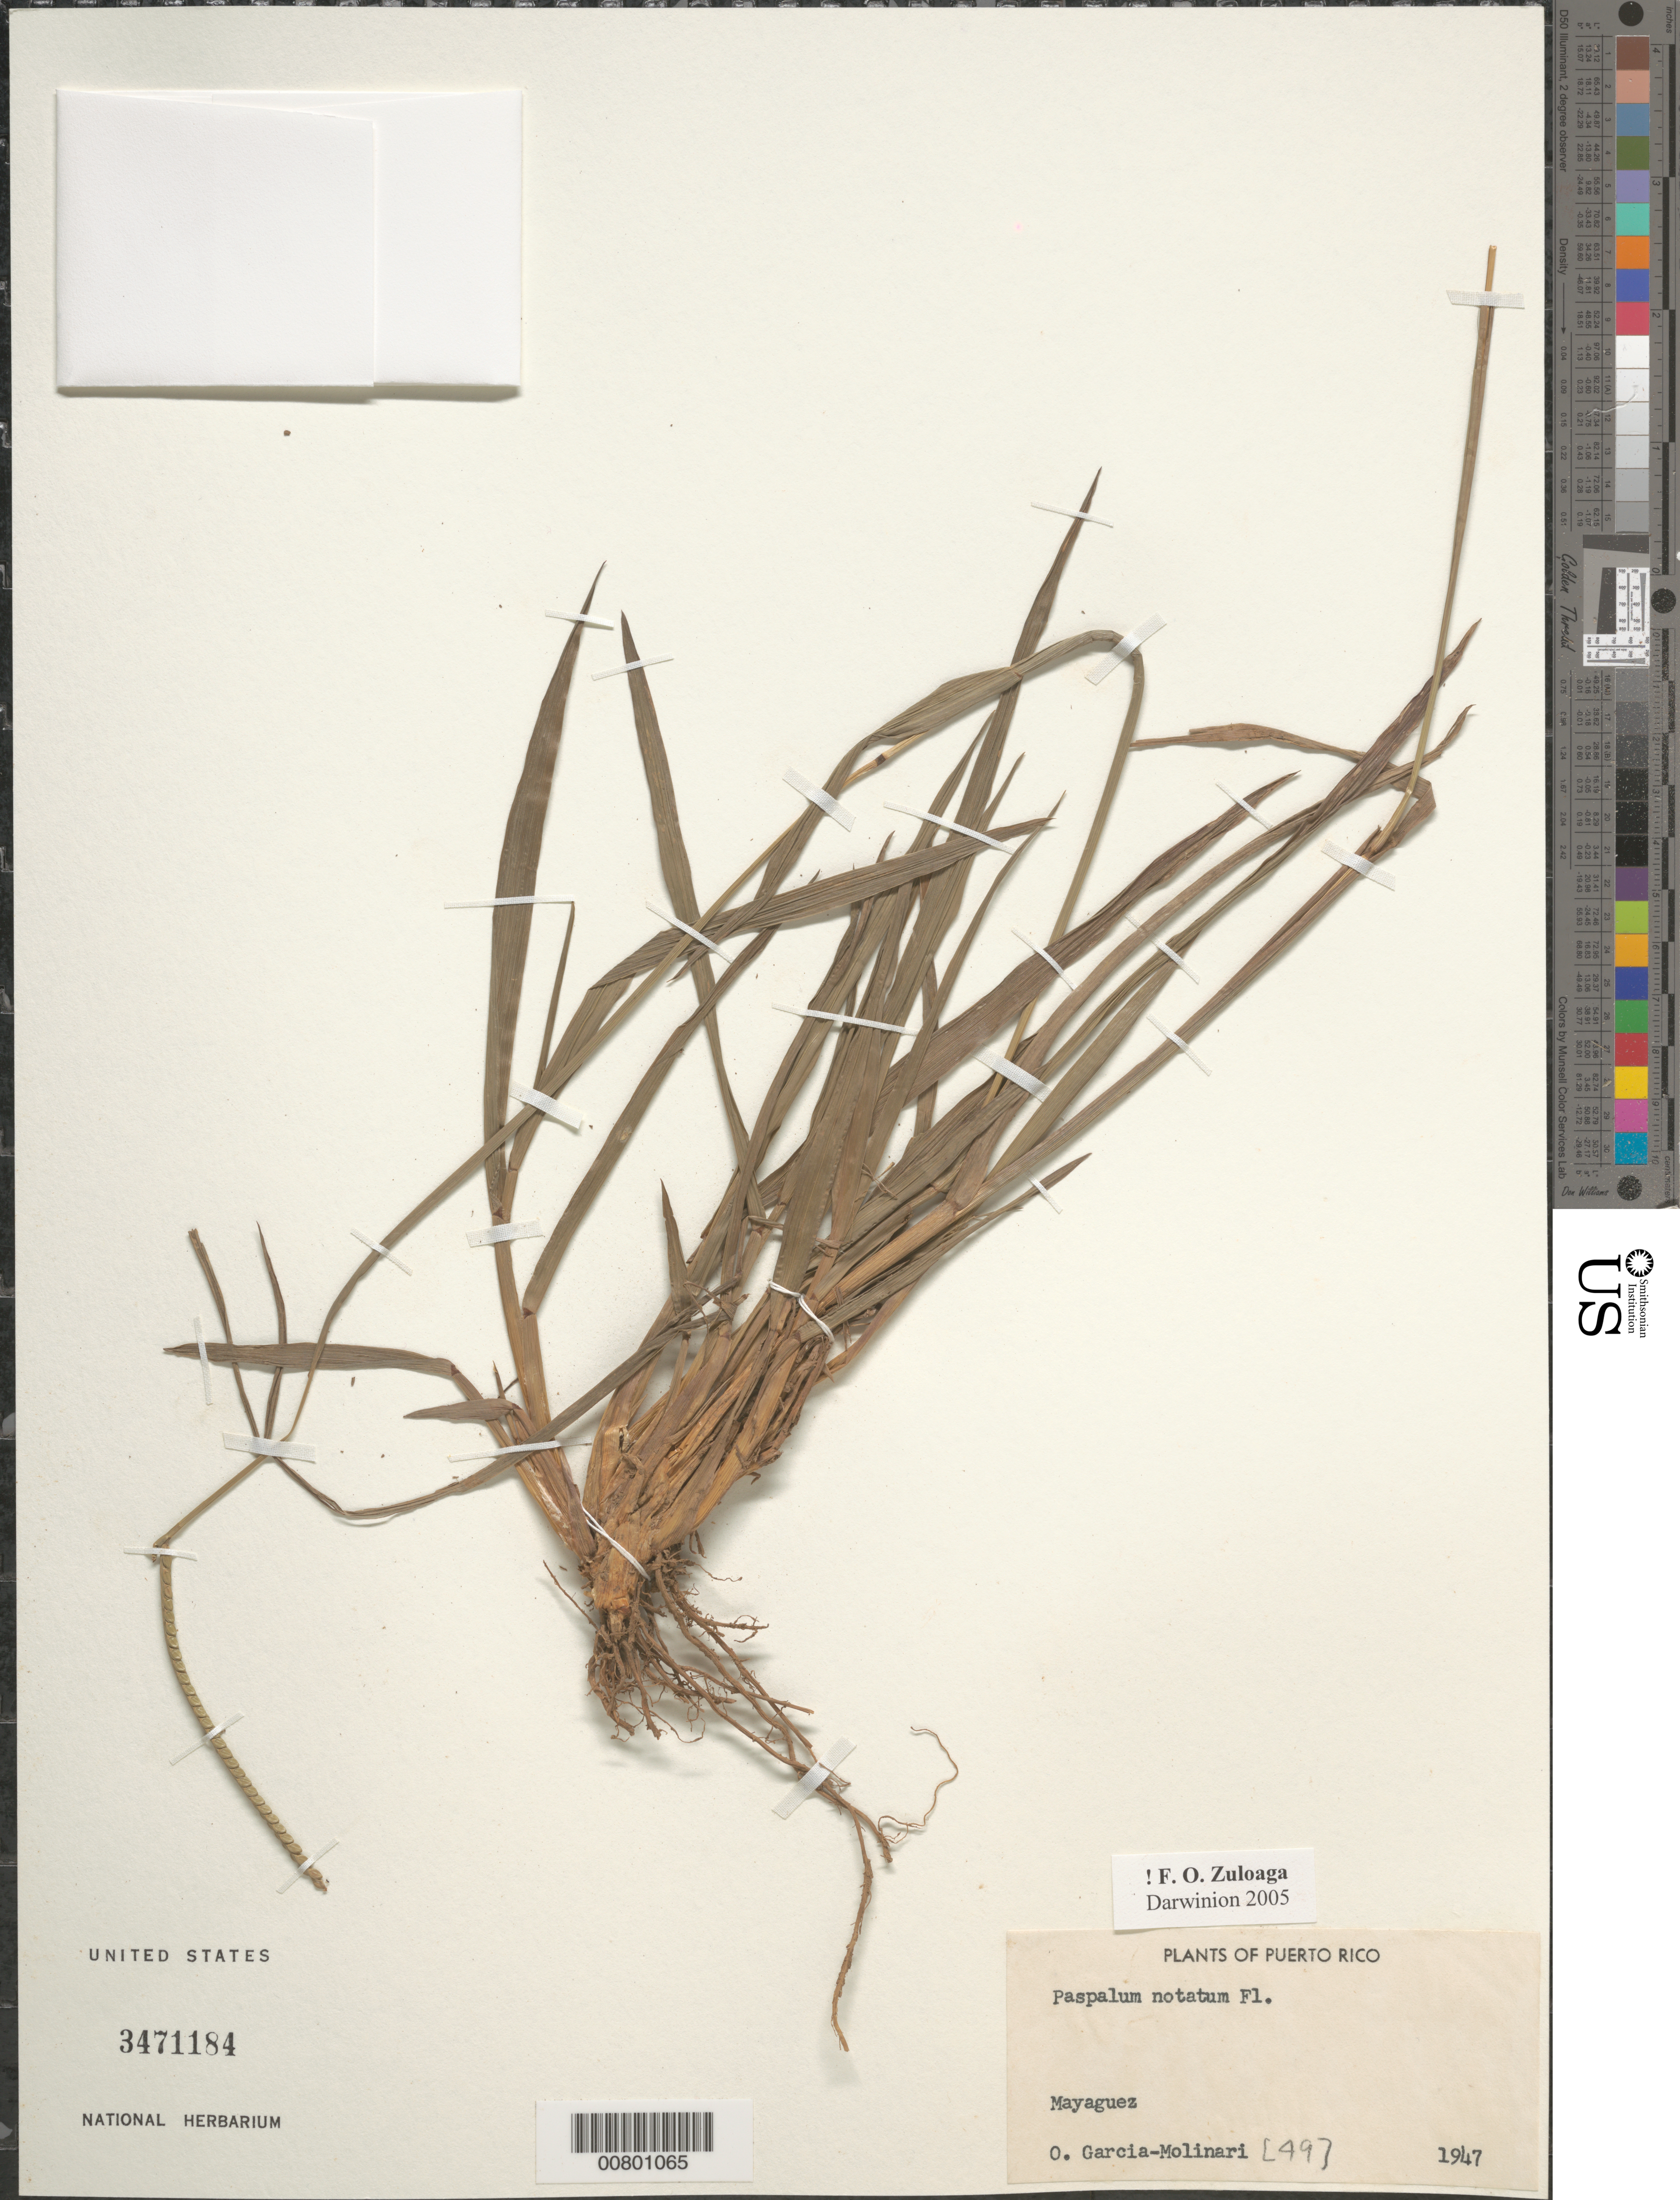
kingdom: Plantae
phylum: Tracheophyta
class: Liliopsida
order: Poales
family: Poaceae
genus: Paspalum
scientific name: Paspalum notatum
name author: Flüggé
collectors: O. García-Molinari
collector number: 49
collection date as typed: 1947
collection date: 1947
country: Puerto Rico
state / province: Mayagüez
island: Puerto Rico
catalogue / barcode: US 3471184